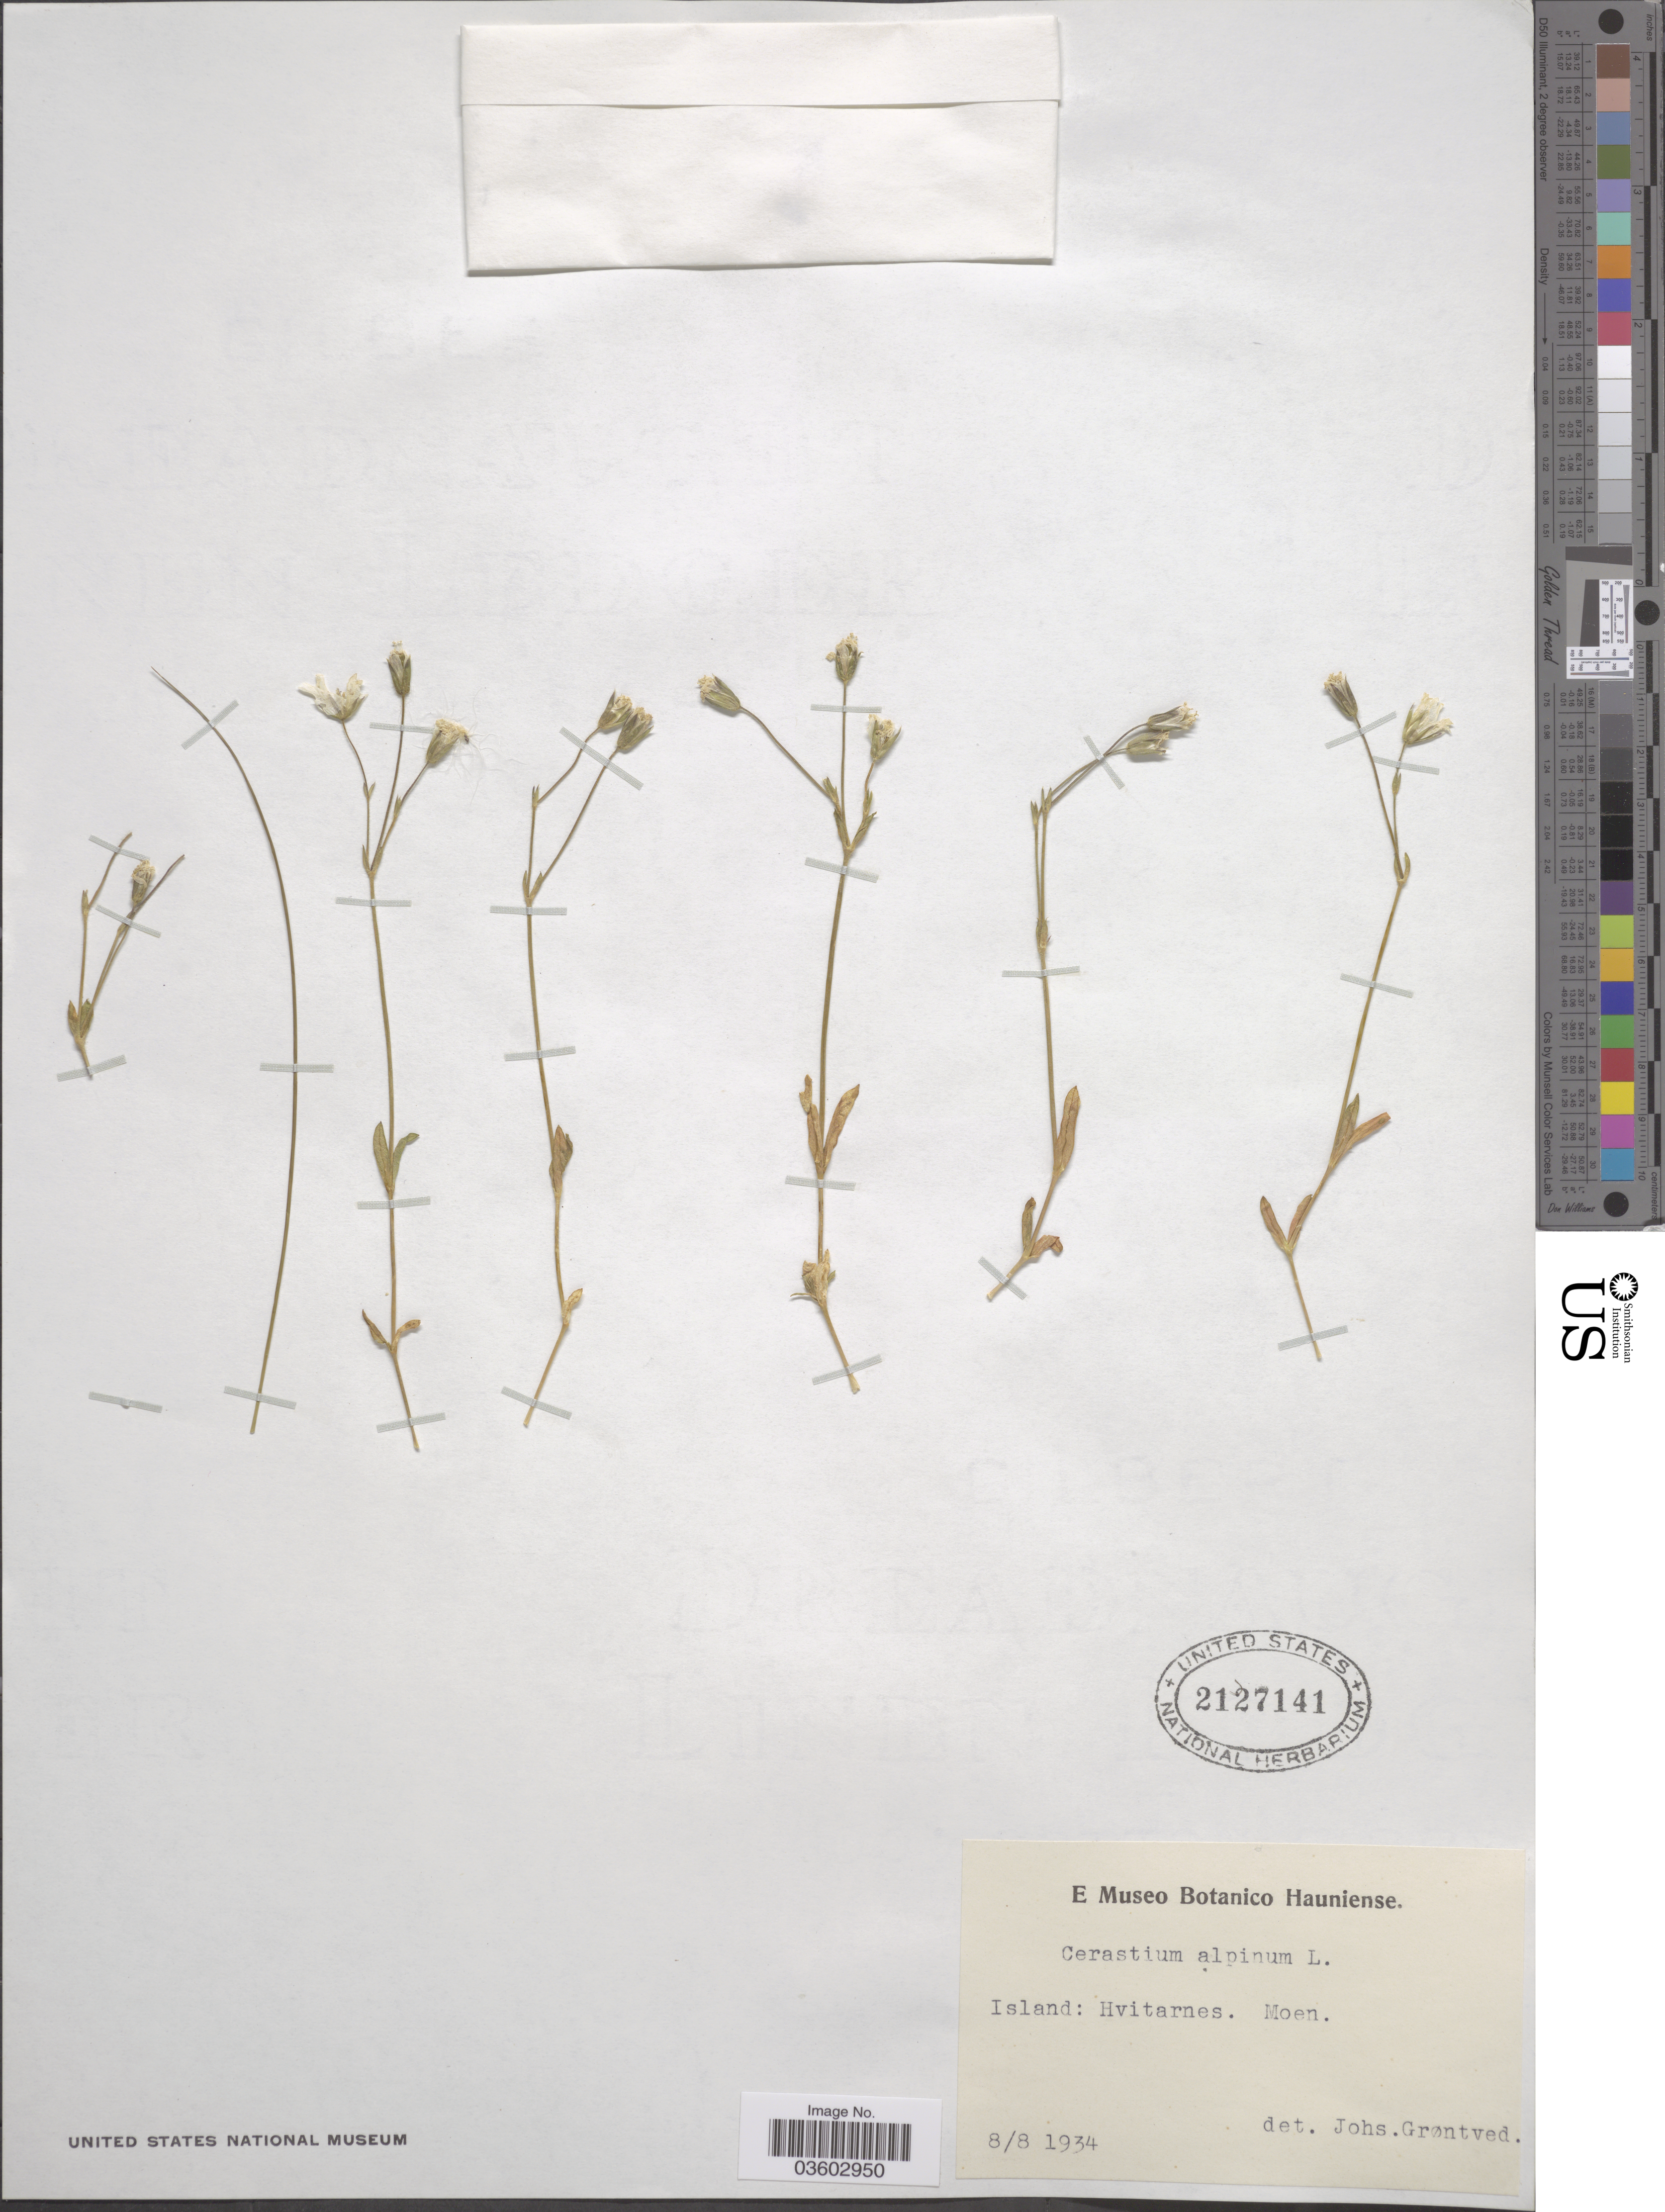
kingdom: Plantae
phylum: Tracheophyta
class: Magnoliopsida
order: Caryophyllales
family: Caryophyllaceae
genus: Cerastium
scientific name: Cerastium alpinum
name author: L.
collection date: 1934-08-08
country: Iceland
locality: Island: Hvitarnes. Moen.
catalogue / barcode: US 2127141